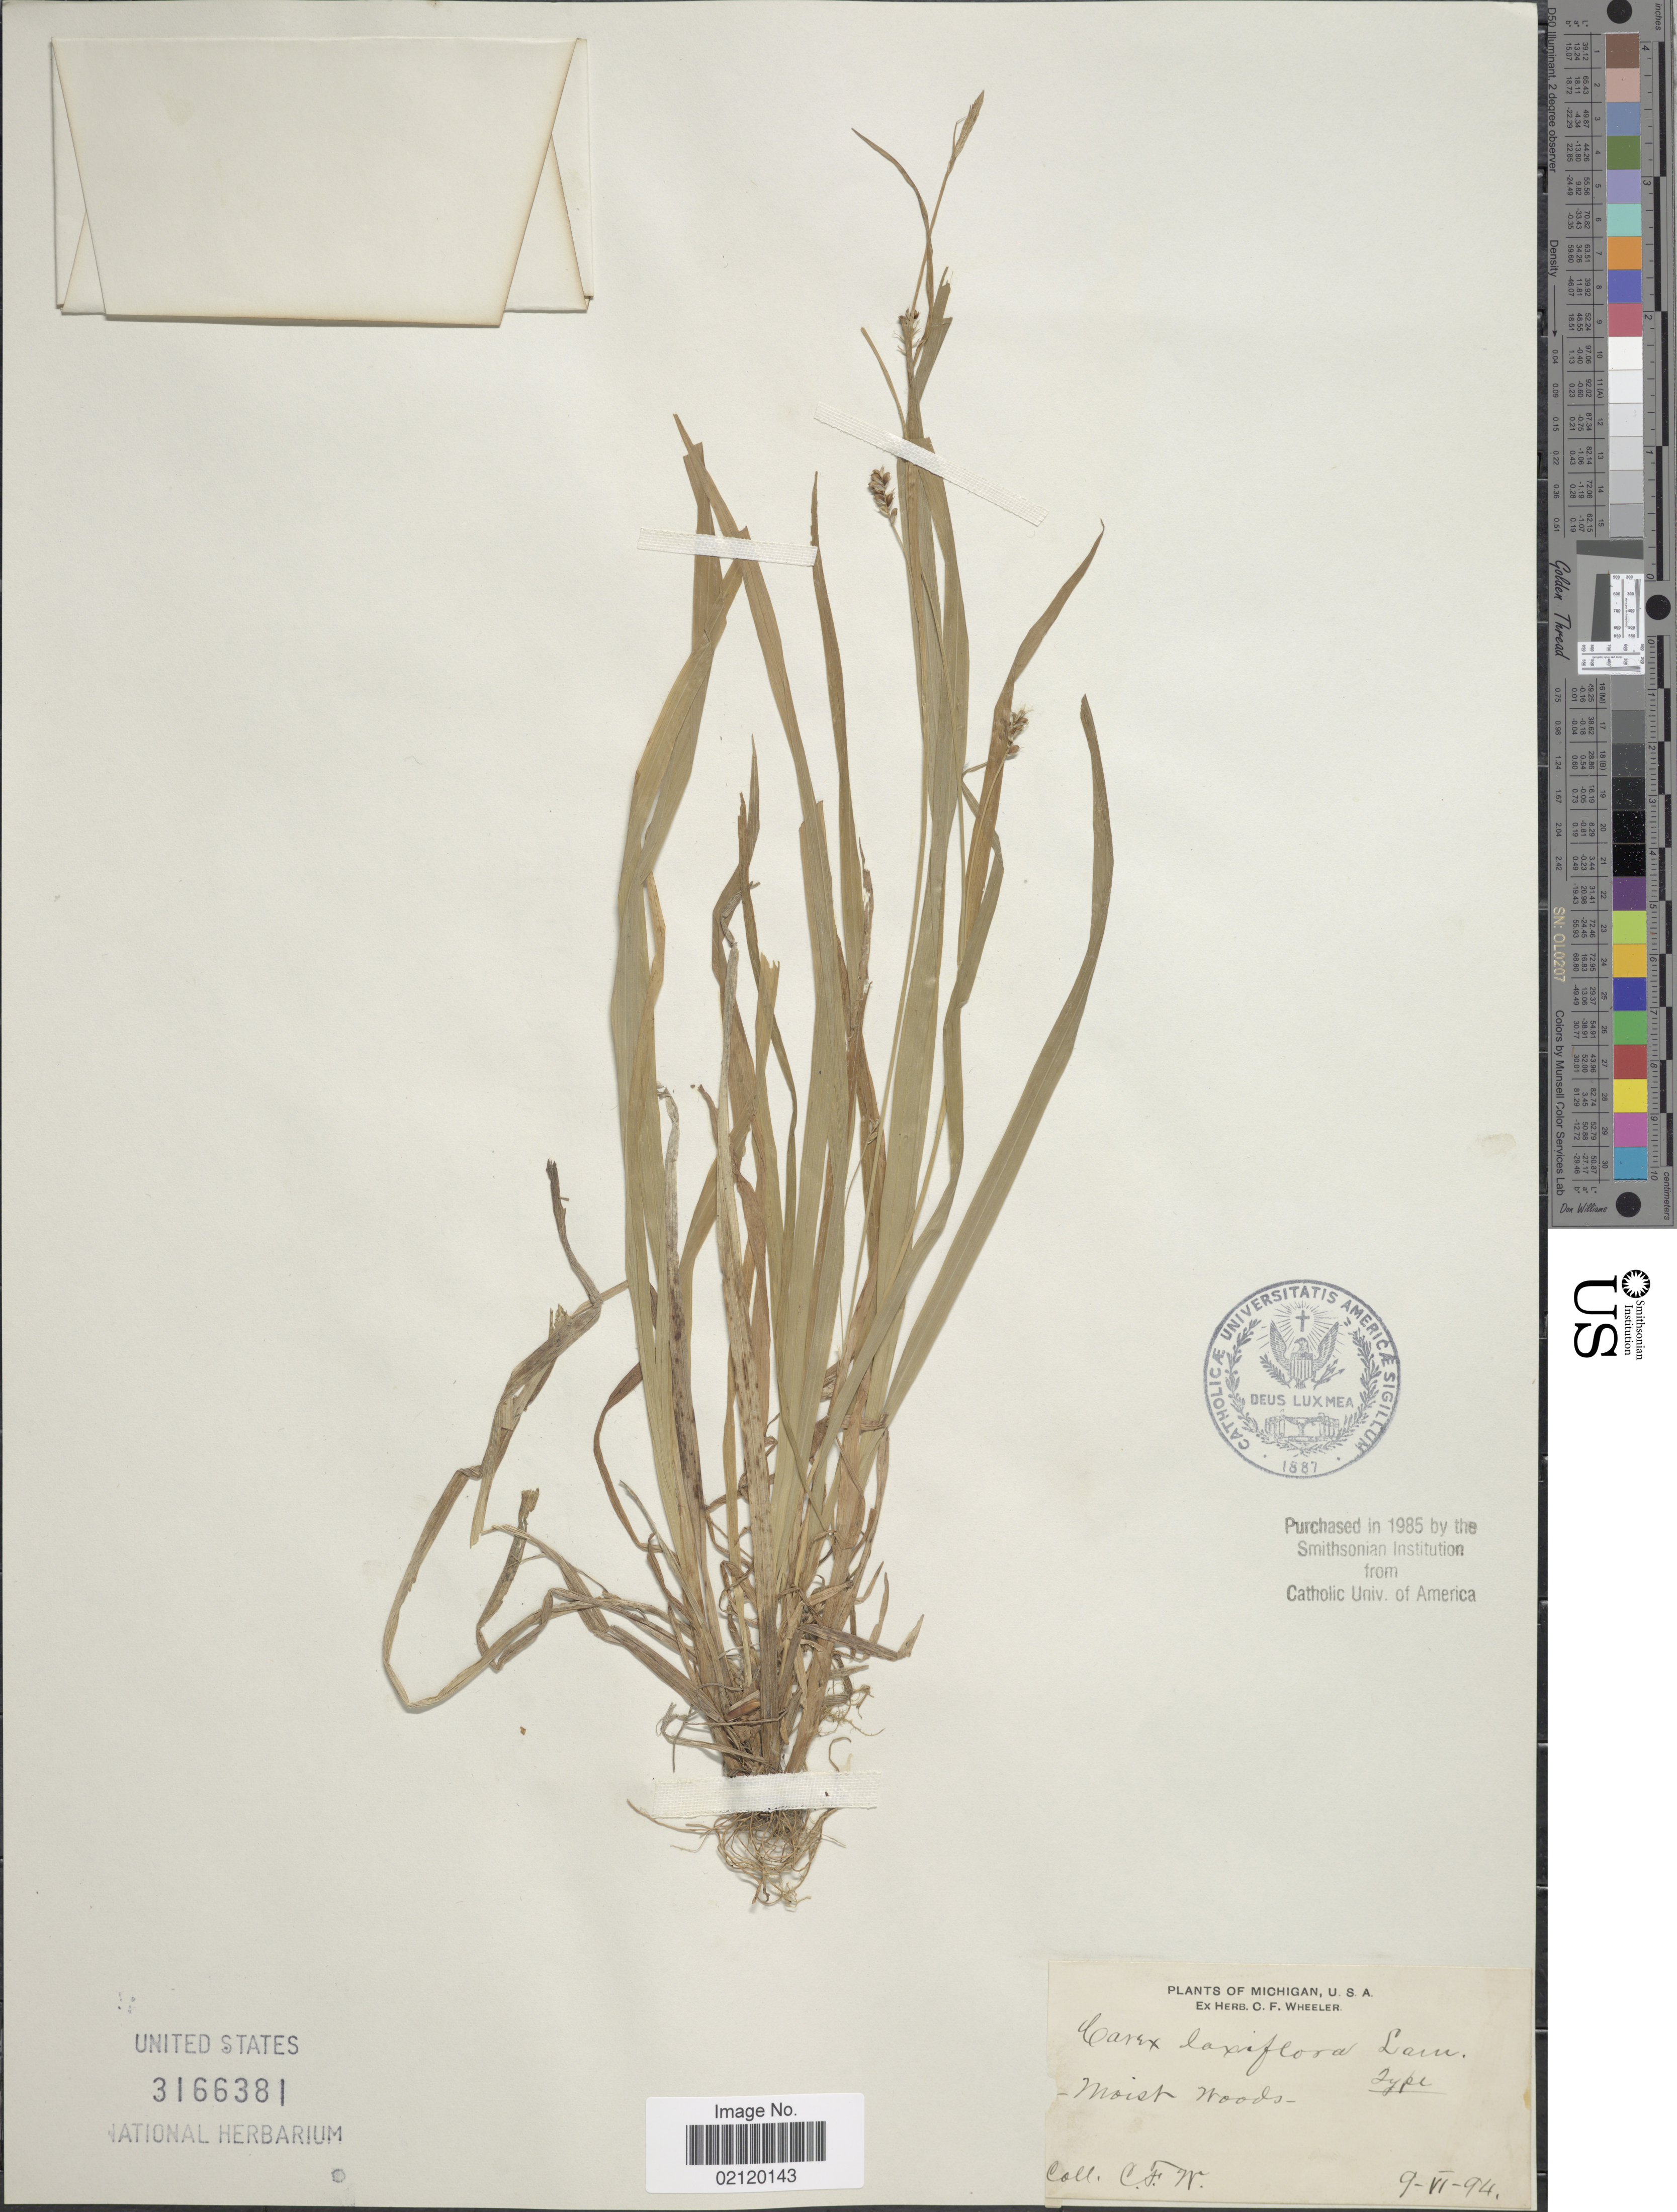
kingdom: Plantae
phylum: Tracheophyta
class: Liliopsida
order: Poales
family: Cyperaceae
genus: Carex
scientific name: Carex laxiflora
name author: Lam.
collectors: C. Wheeler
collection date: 1894-06-09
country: United States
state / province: Michigan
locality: Moist woods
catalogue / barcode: US 3166381